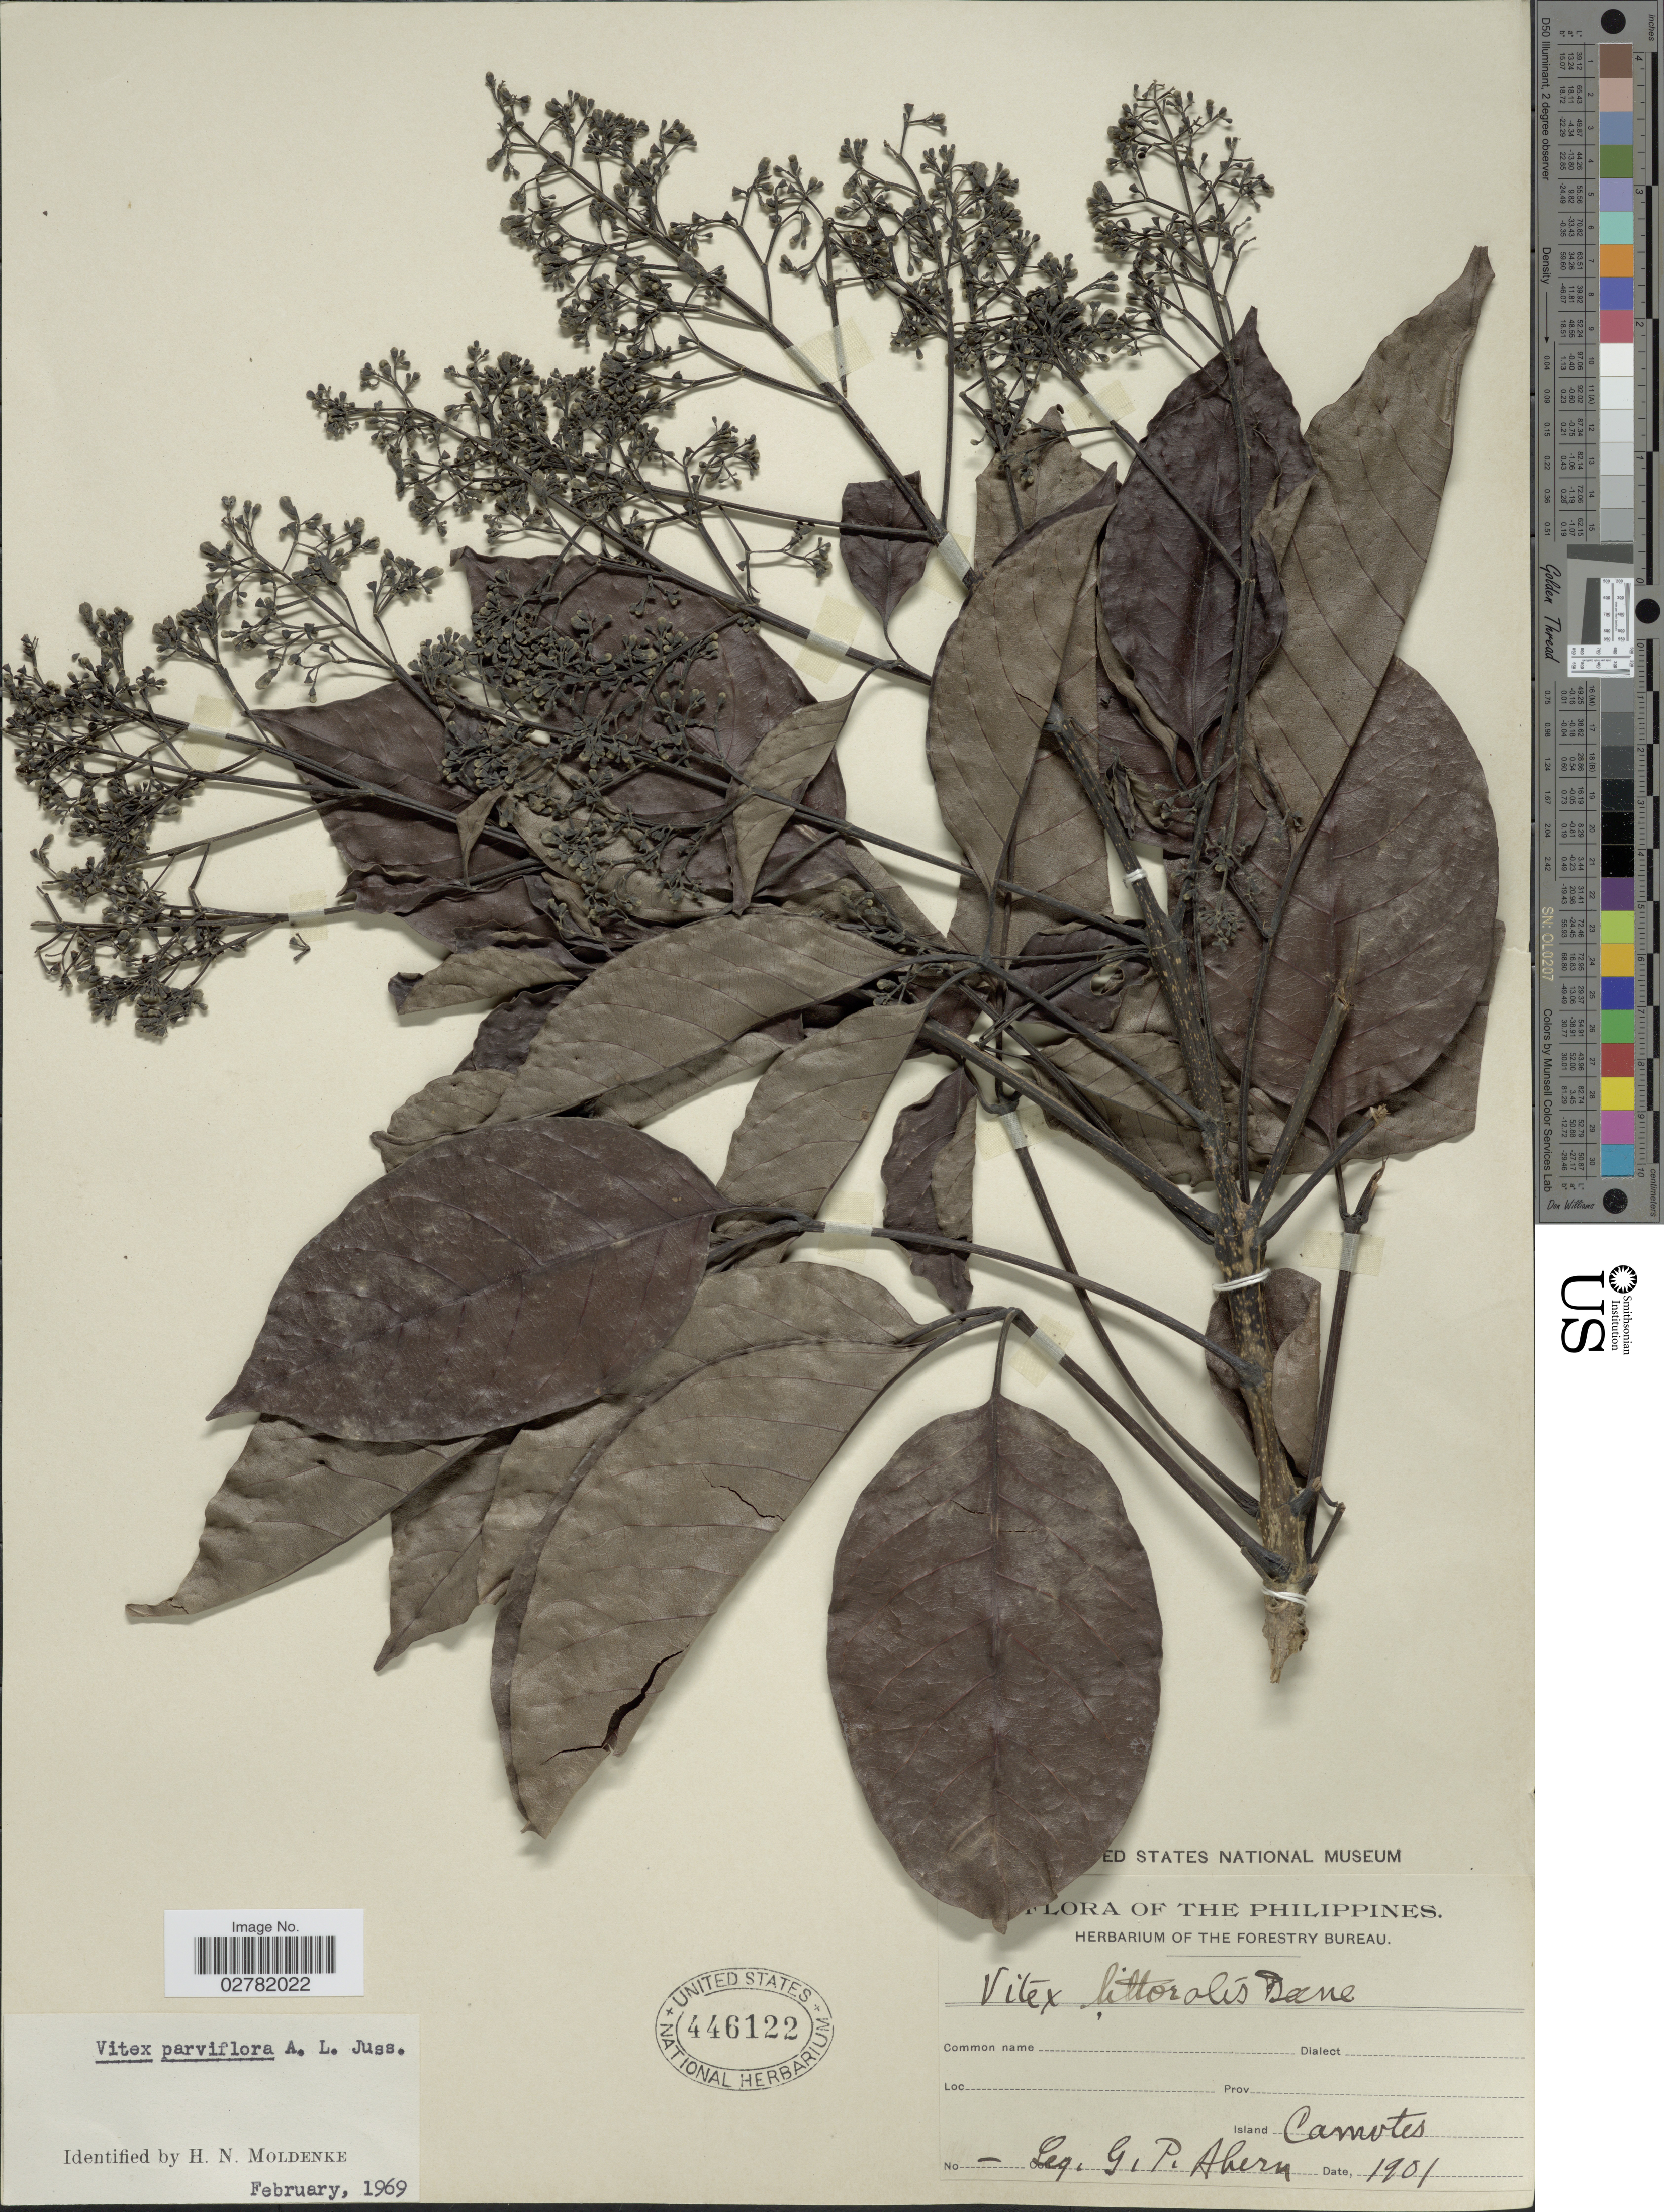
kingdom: Plantae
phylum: Tracheophyta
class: Magnoliopsida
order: Lamiales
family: Lamiaceae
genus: Vitex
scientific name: Vitex parviflora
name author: Juss.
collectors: G. Ahern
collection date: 1901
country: Philippines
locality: Island Camotes.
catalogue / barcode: US 446122